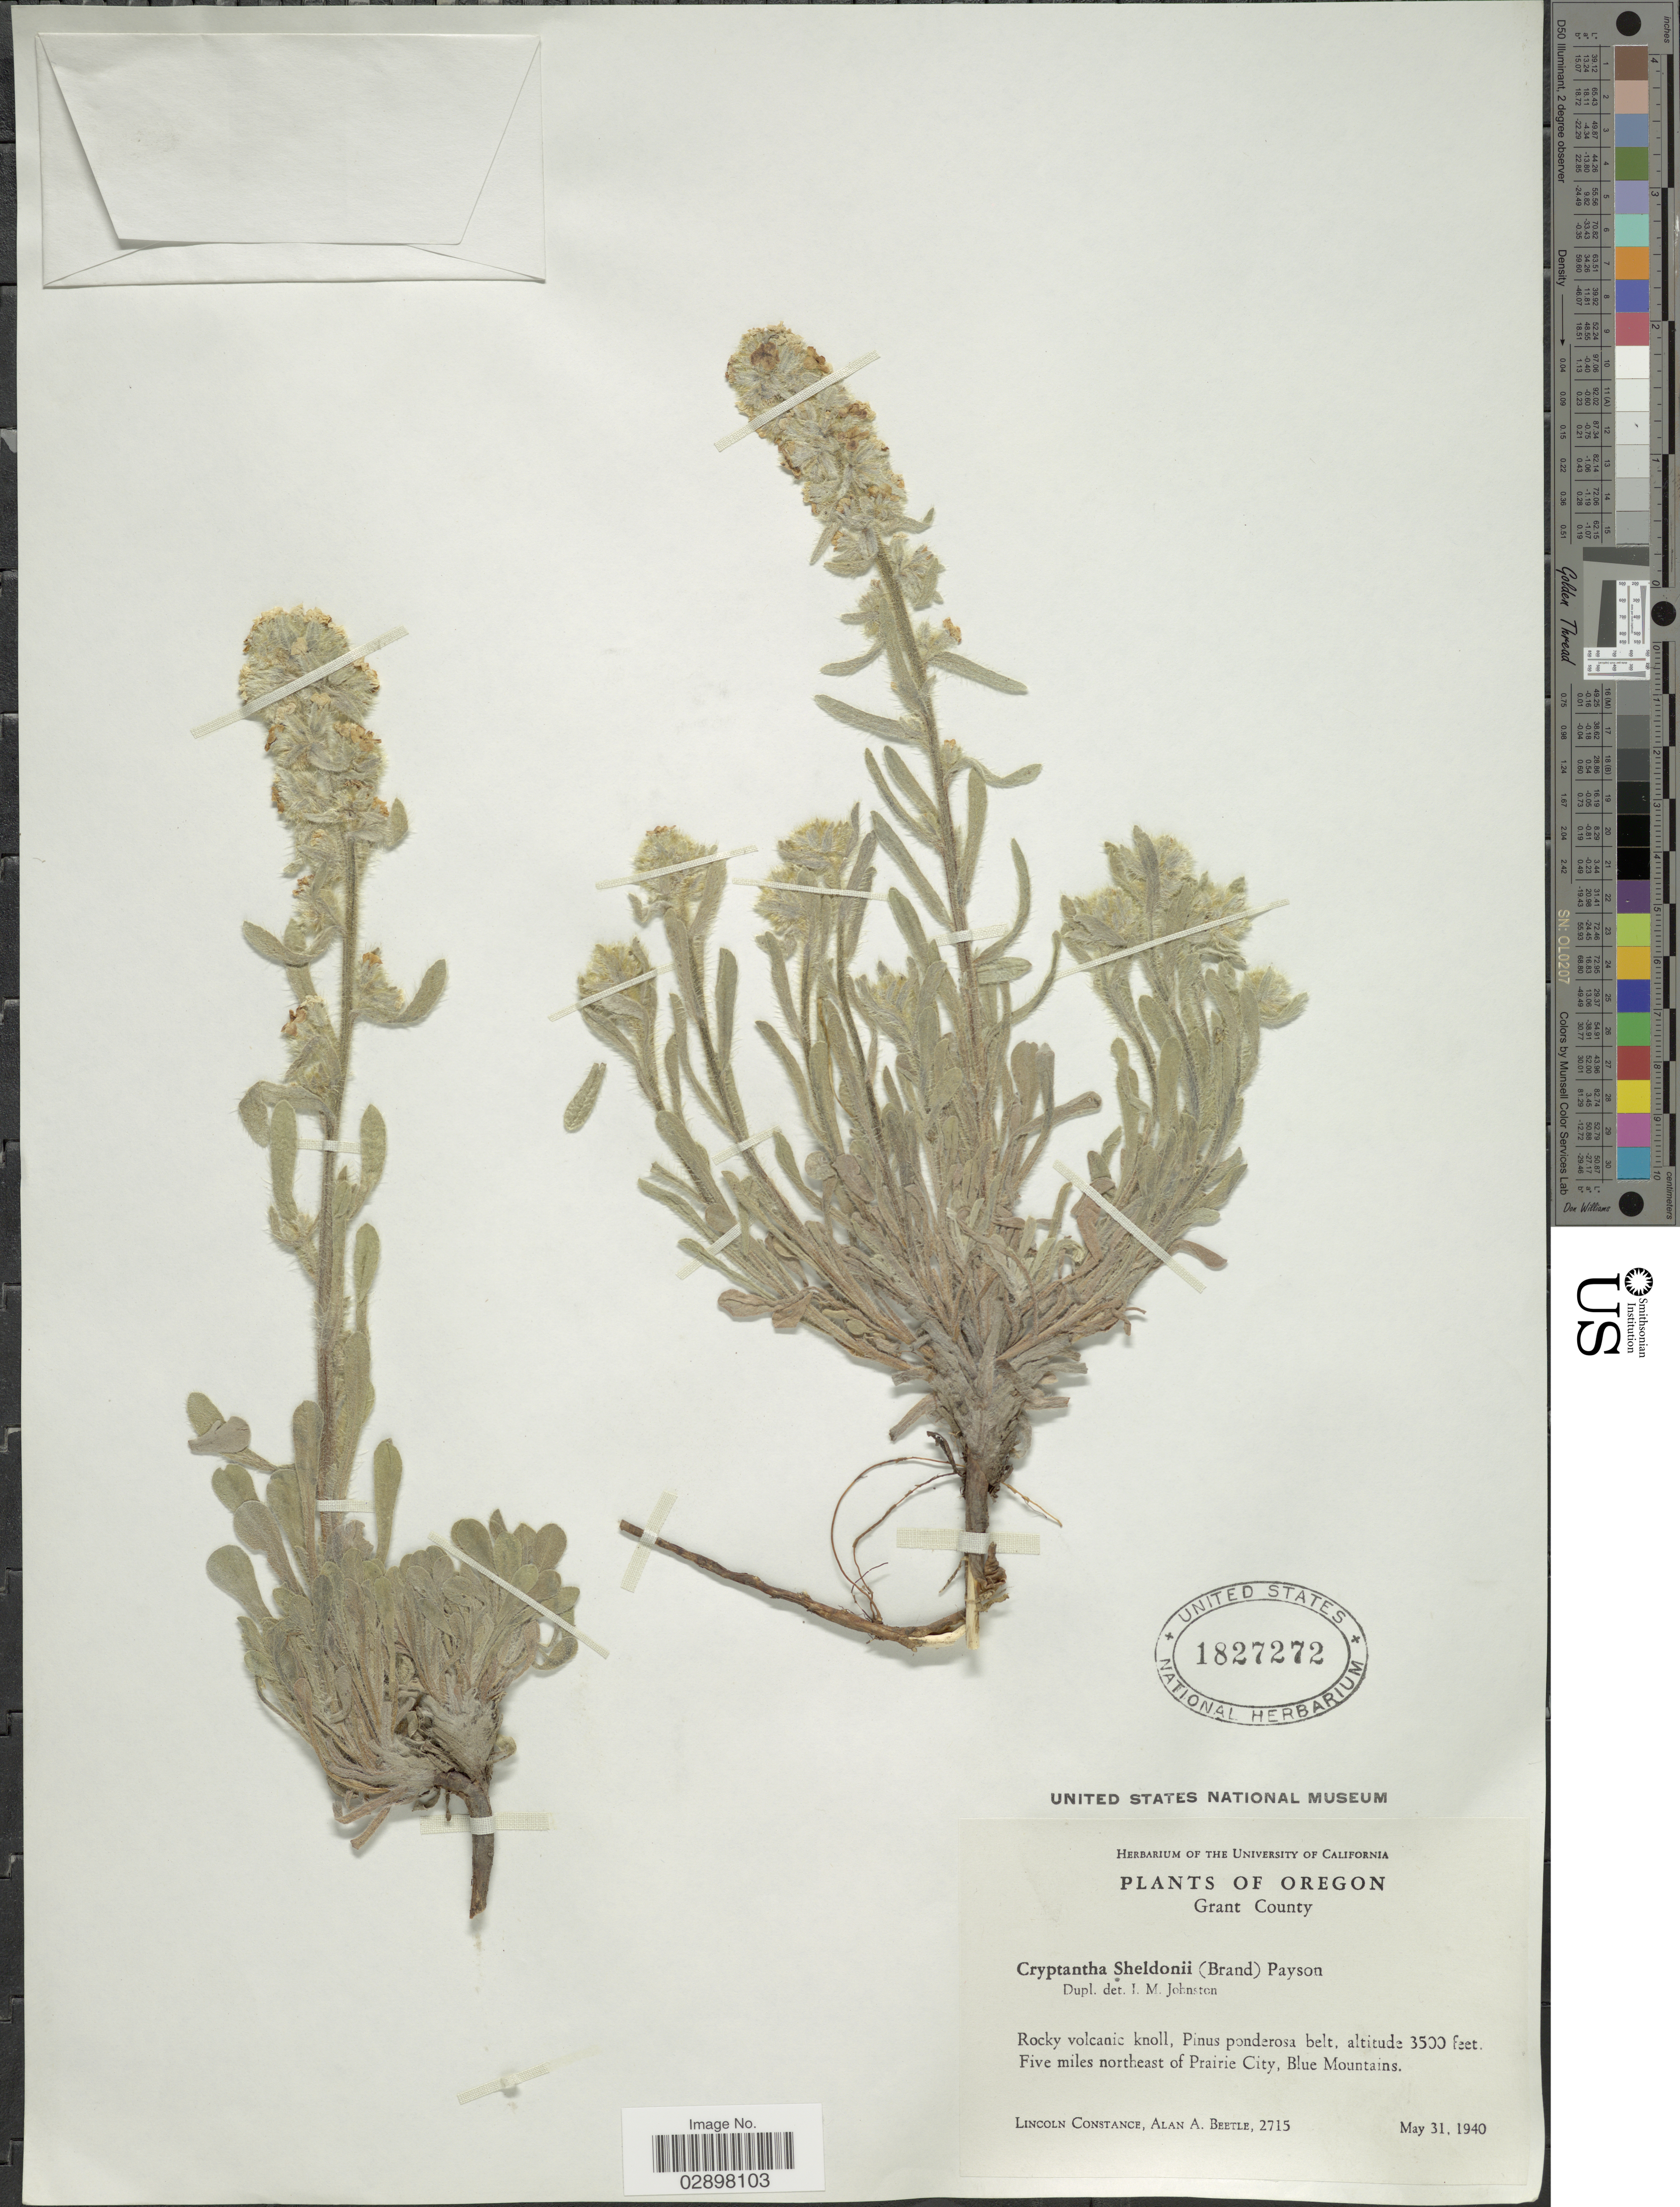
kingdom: Plantae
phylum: Tracheophyta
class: Magnoliopsida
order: Boraginales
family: Boraginaceae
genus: Cryptantha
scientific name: Cryptantha sheldonii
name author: (Brand) Payson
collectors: L. Constance & A. A. Beetle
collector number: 2715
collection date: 1940-05-31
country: United States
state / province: Oregon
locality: Grant County, Five miles northeast of Prairie City, Blue Mountains.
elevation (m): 1067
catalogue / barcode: US 1827272